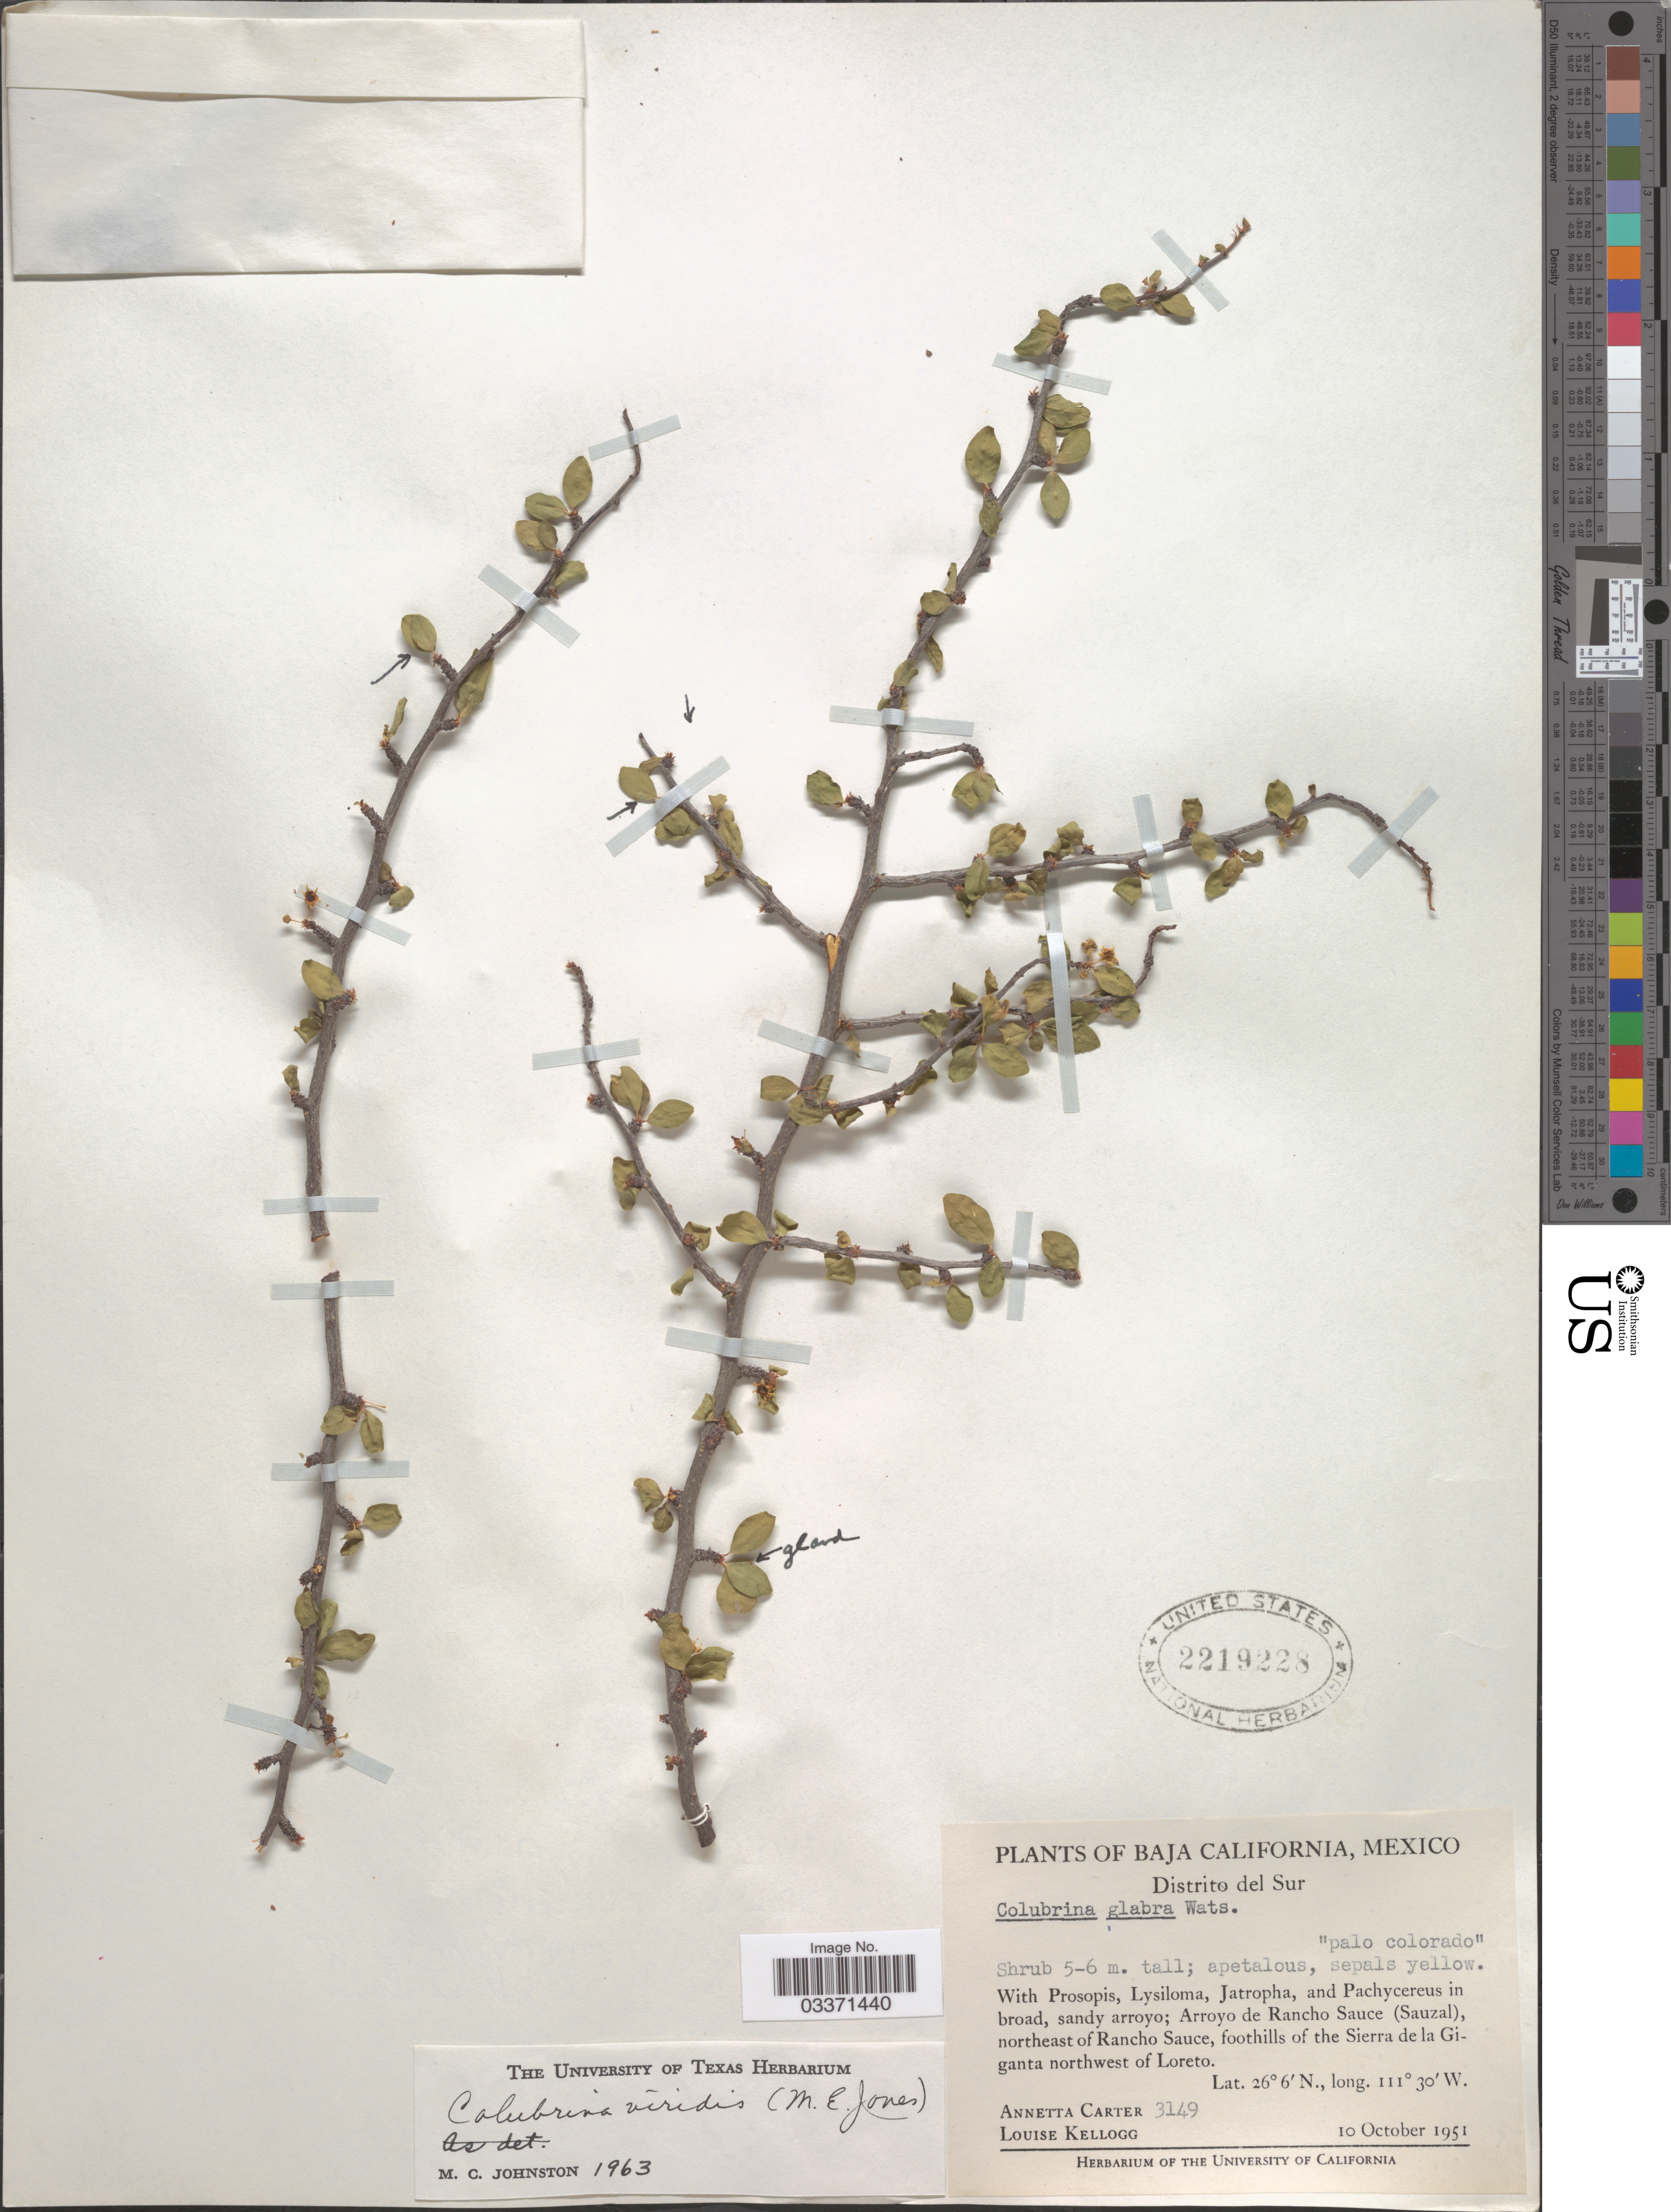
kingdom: Plantae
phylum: Tracheophyta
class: Magnoliopsida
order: Rosales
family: Rhamnaceae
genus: Colubrina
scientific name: Colubrina viridis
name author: (M.E. Jones) M.C. Johnst.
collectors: Annetta Carter & L. Kellogg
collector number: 3149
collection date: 1951-10-10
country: Mexico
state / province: Baja California Sur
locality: Distrito del Sur. Arroyo de Rancho Sauce (Sauzal), northeast of Rancho Sauce, foothills of the Sierra de la Giganta northwest of Loreto.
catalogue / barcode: US 2219228